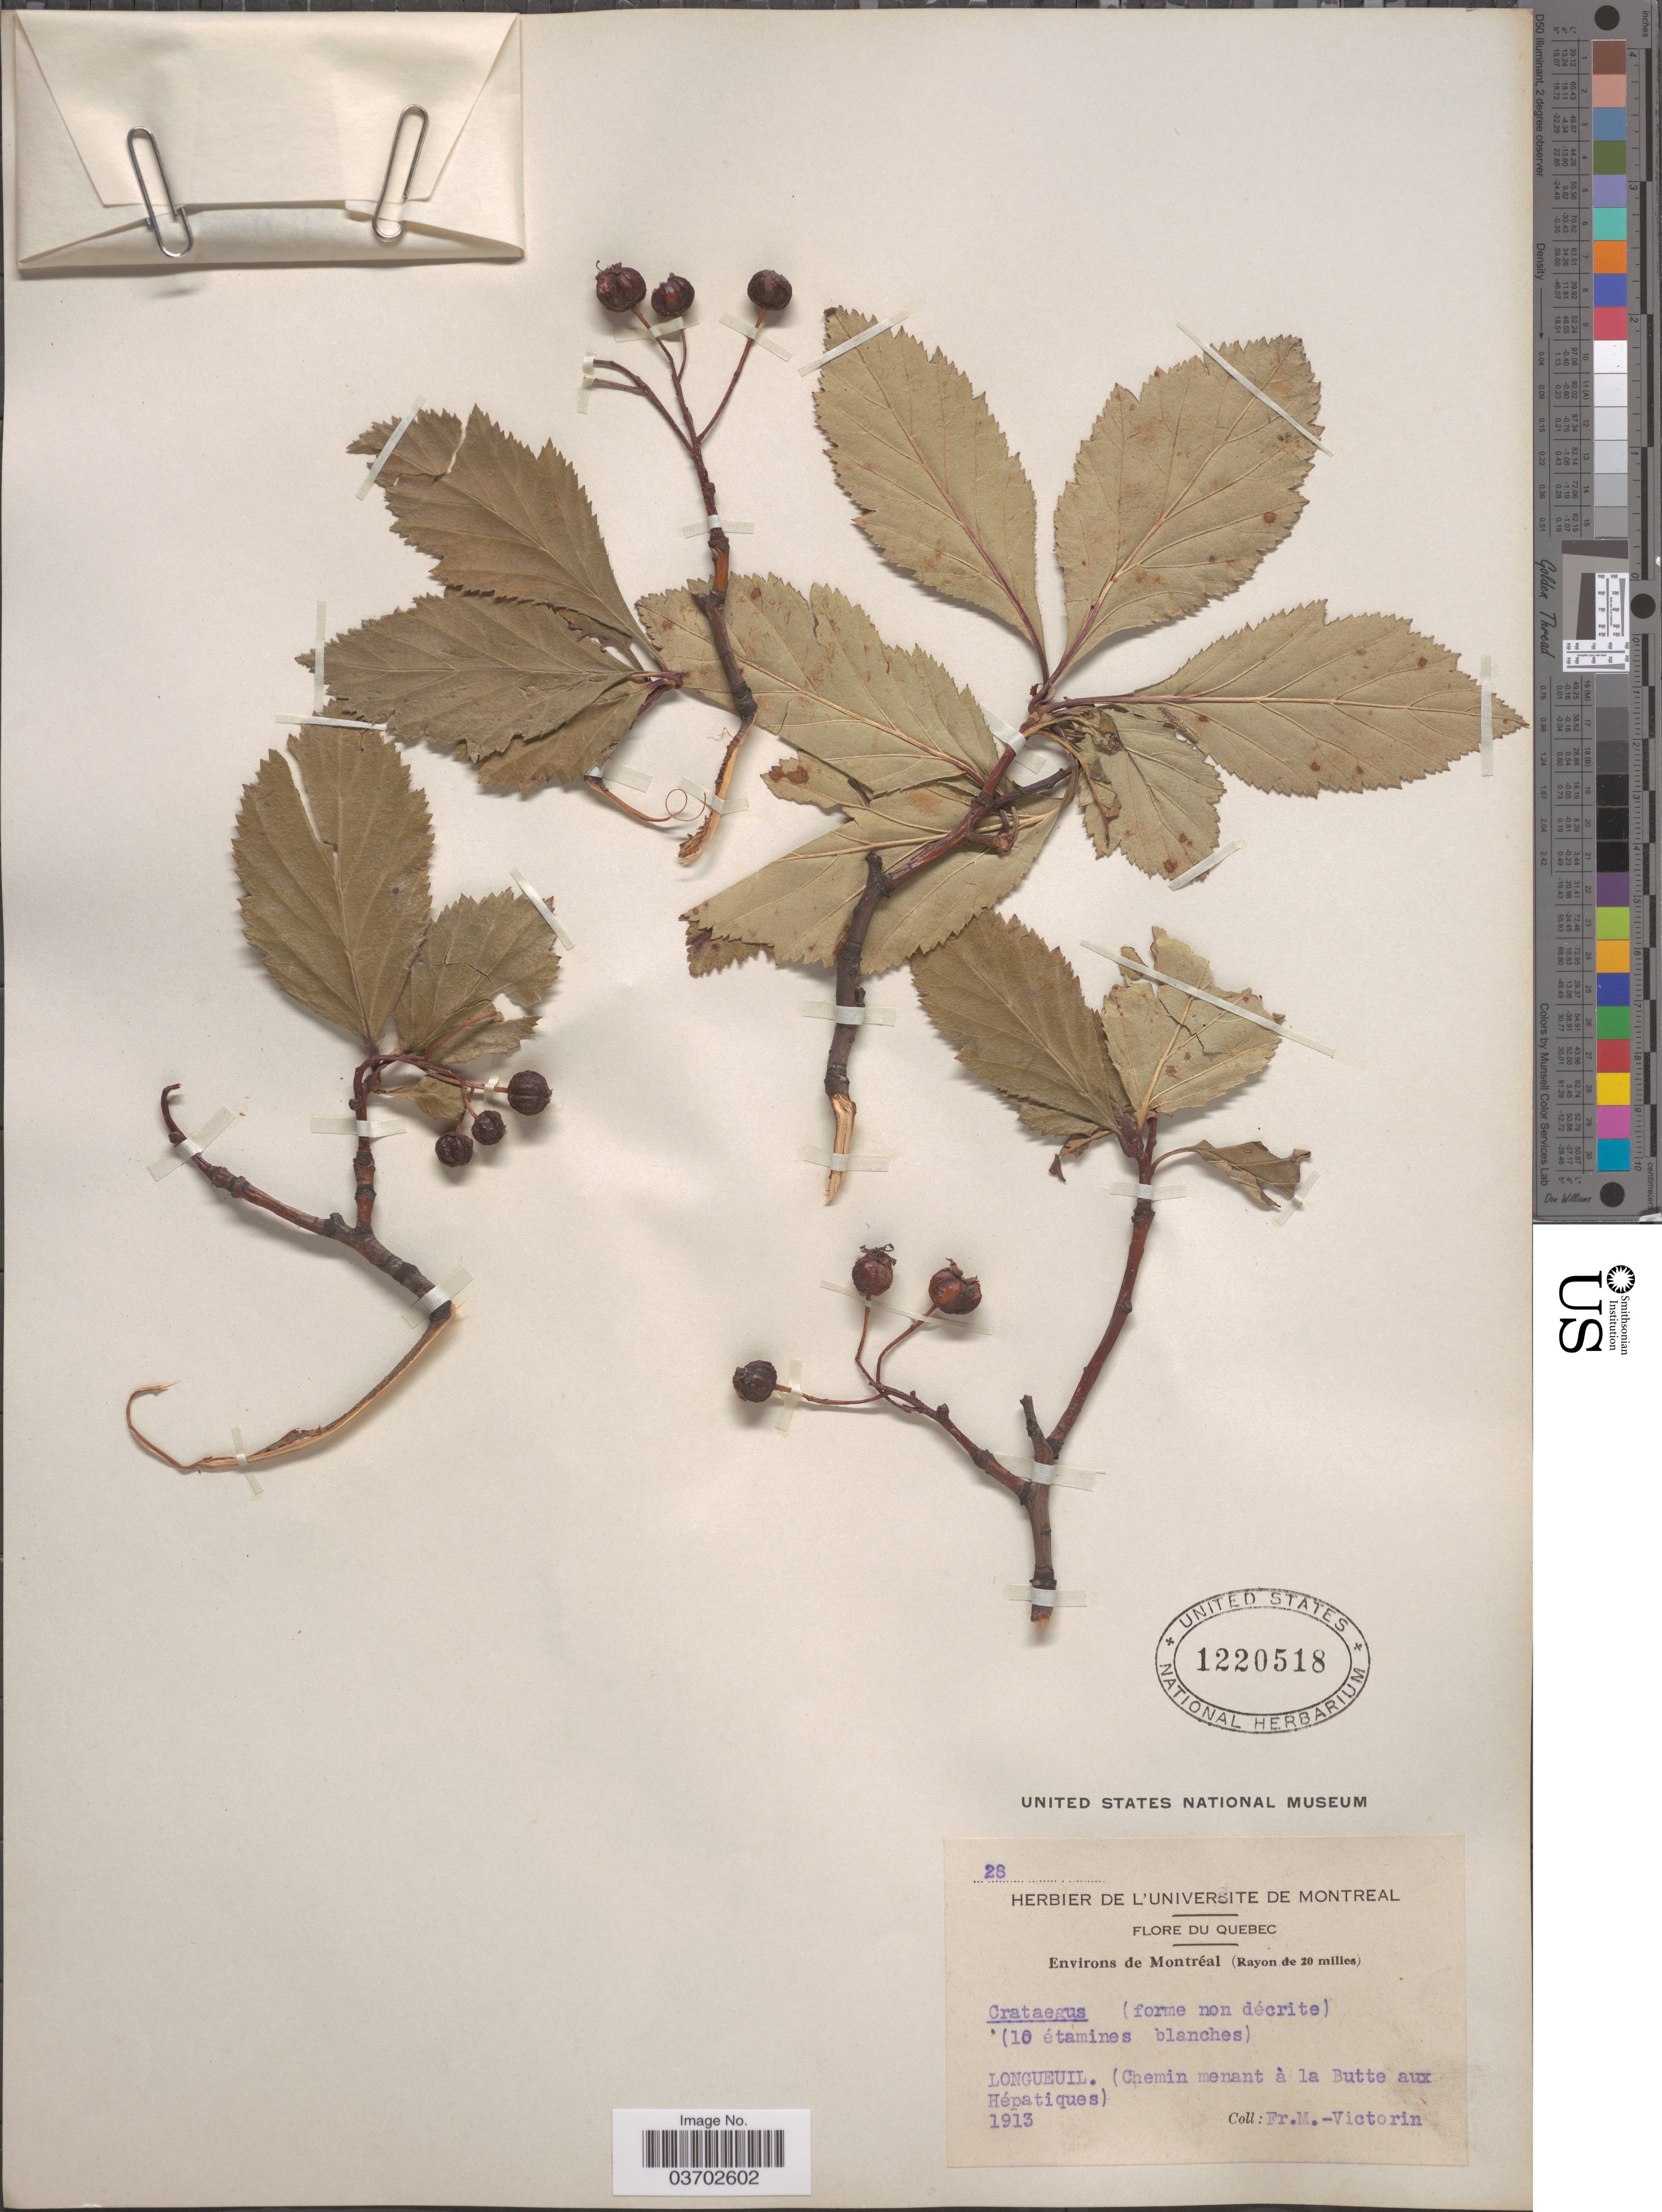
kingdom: Plantae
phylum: Tracheophyta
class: Magnoliopsida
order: Rosales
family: Rosaceae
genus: Crataegus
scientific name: Crataegus sp.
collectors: Fr. Marie-Victorin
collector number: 28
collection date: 1913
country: Canada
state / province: Quebec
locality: Environs de Montréal (Rayon de 20 milles). Longueuil. (Chemin menant à la Butte aux Hépatiques).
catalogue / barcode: US 1220518